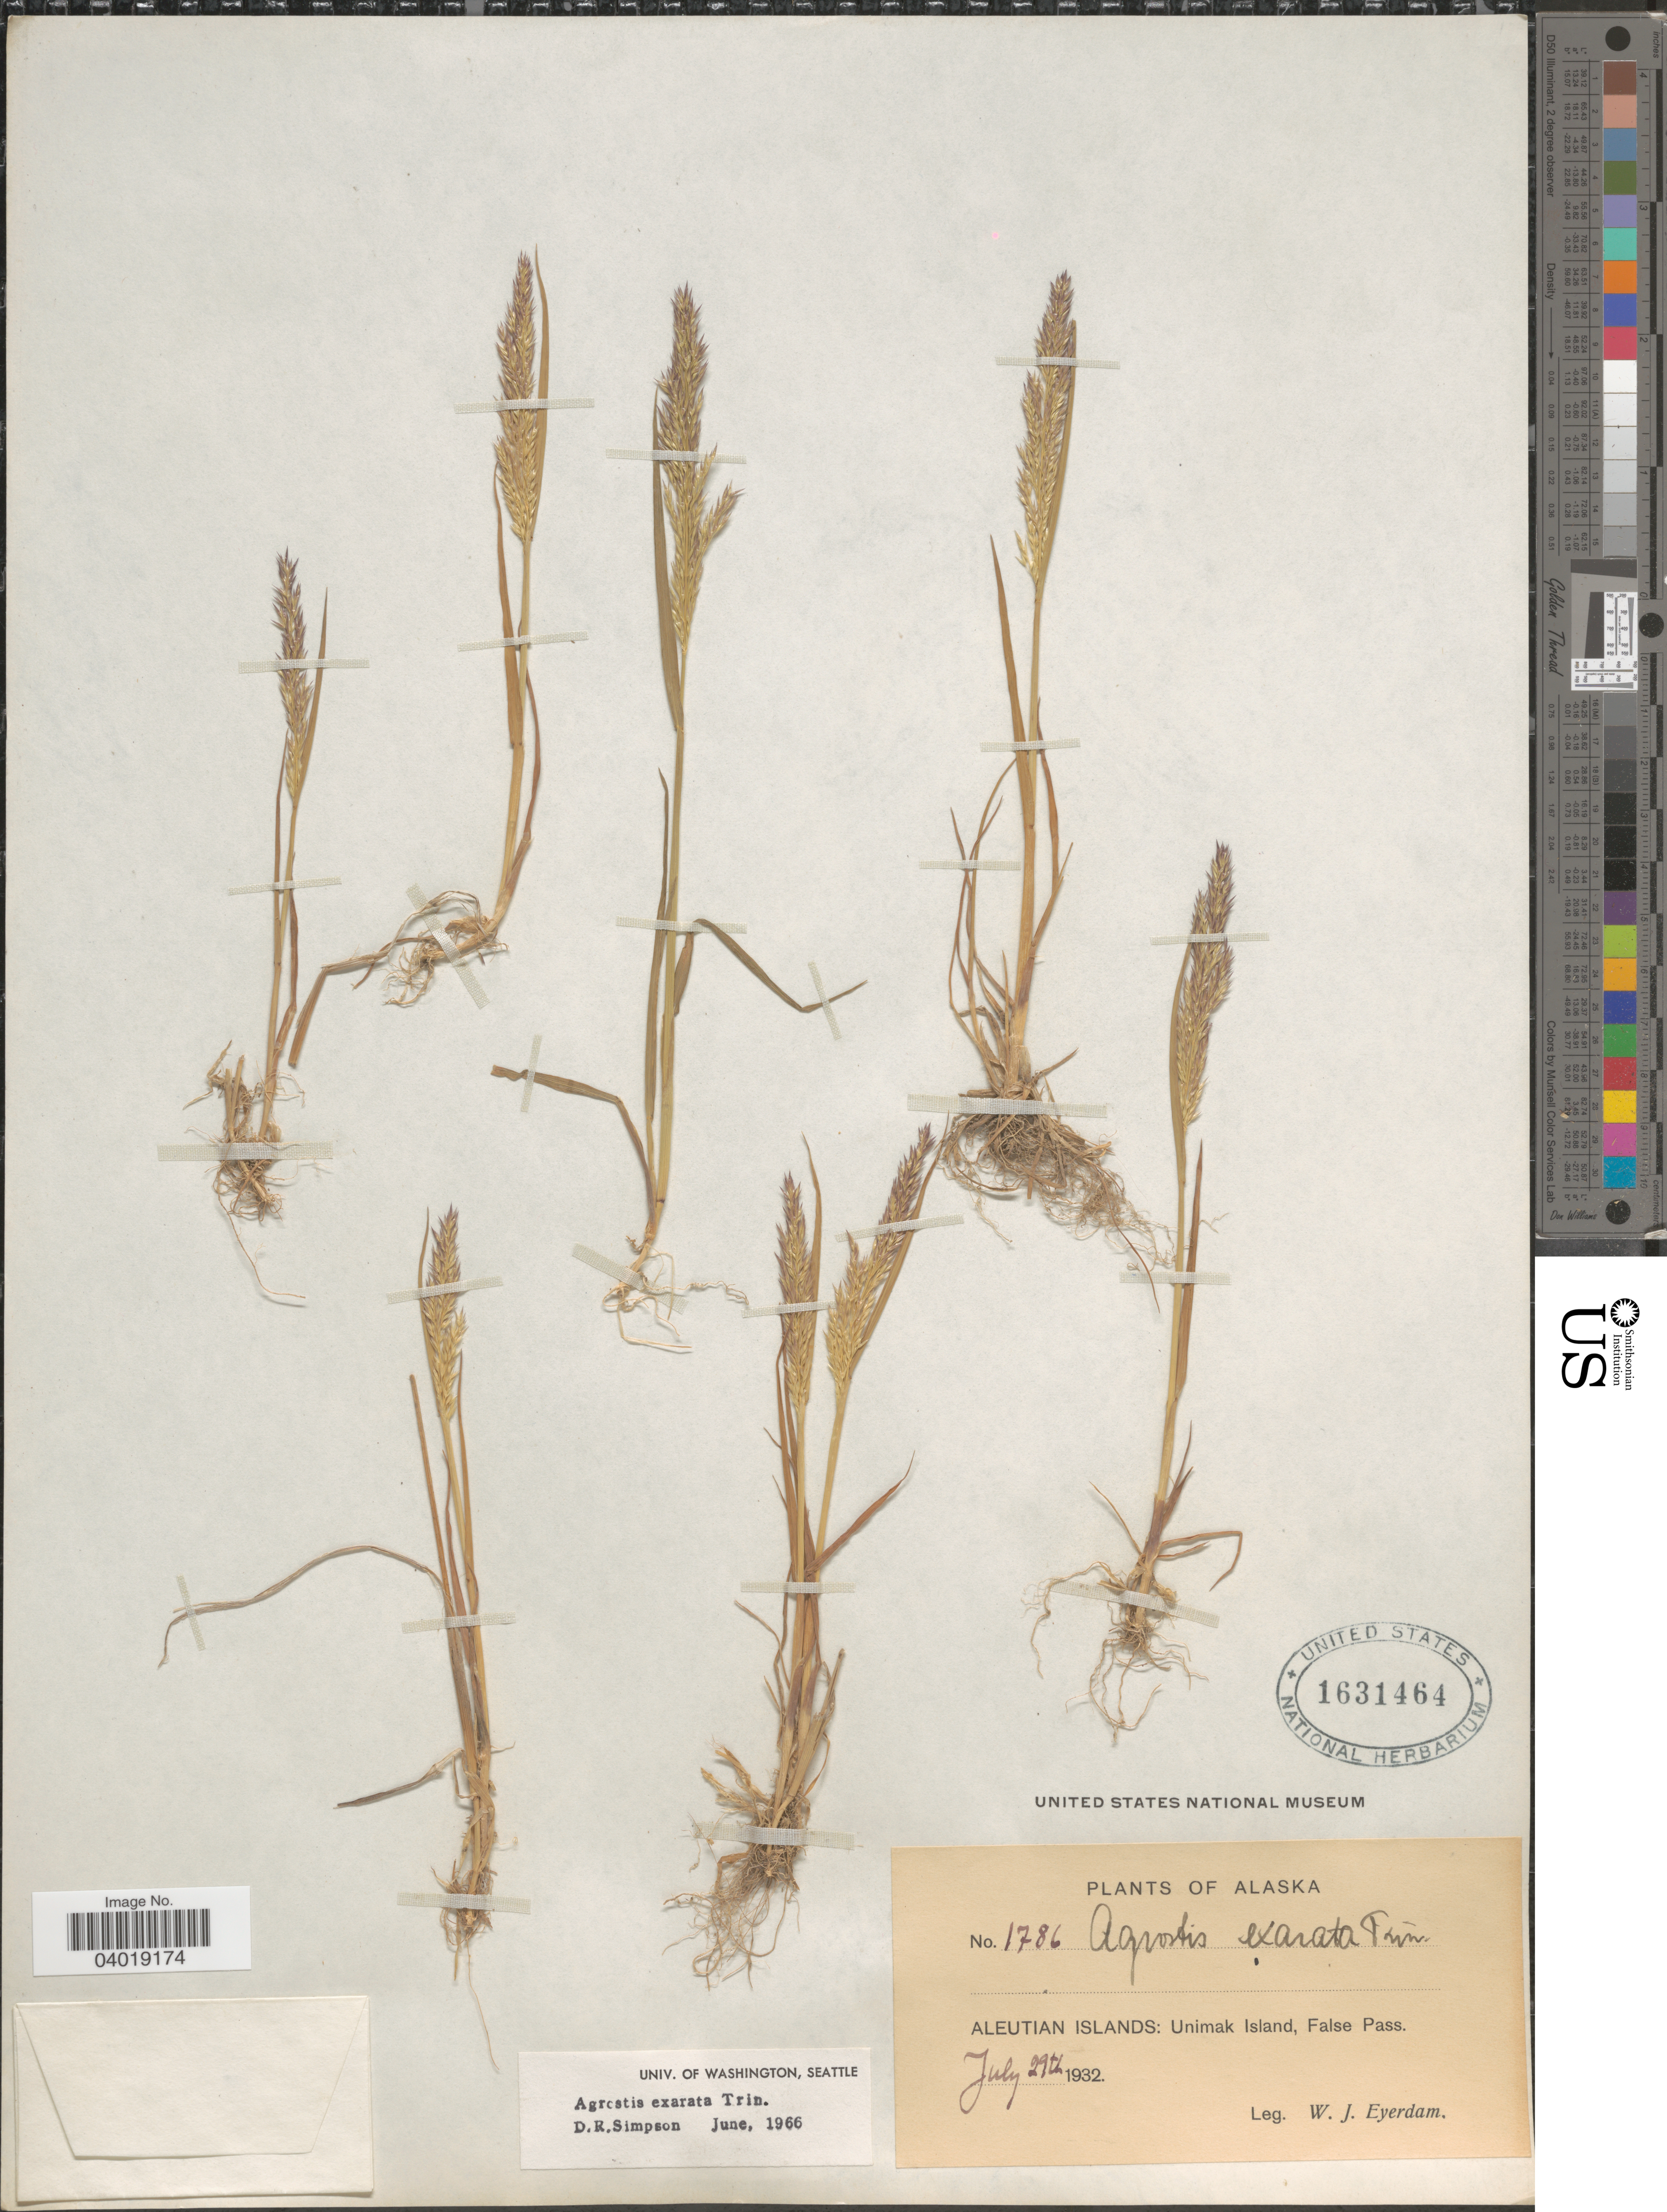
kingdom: Plantae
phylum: Tracheophyta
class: Liliopsida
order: Poales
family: Poaceae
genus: Agrostis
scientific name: Agrostis exarata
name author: Trin.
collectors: W. J. Eyerdam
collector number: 1786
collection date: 1932-07-29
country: United States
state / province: Alaska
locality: Aleutian Islands: Unimak Island, False Pass.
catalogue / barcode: US 1631464